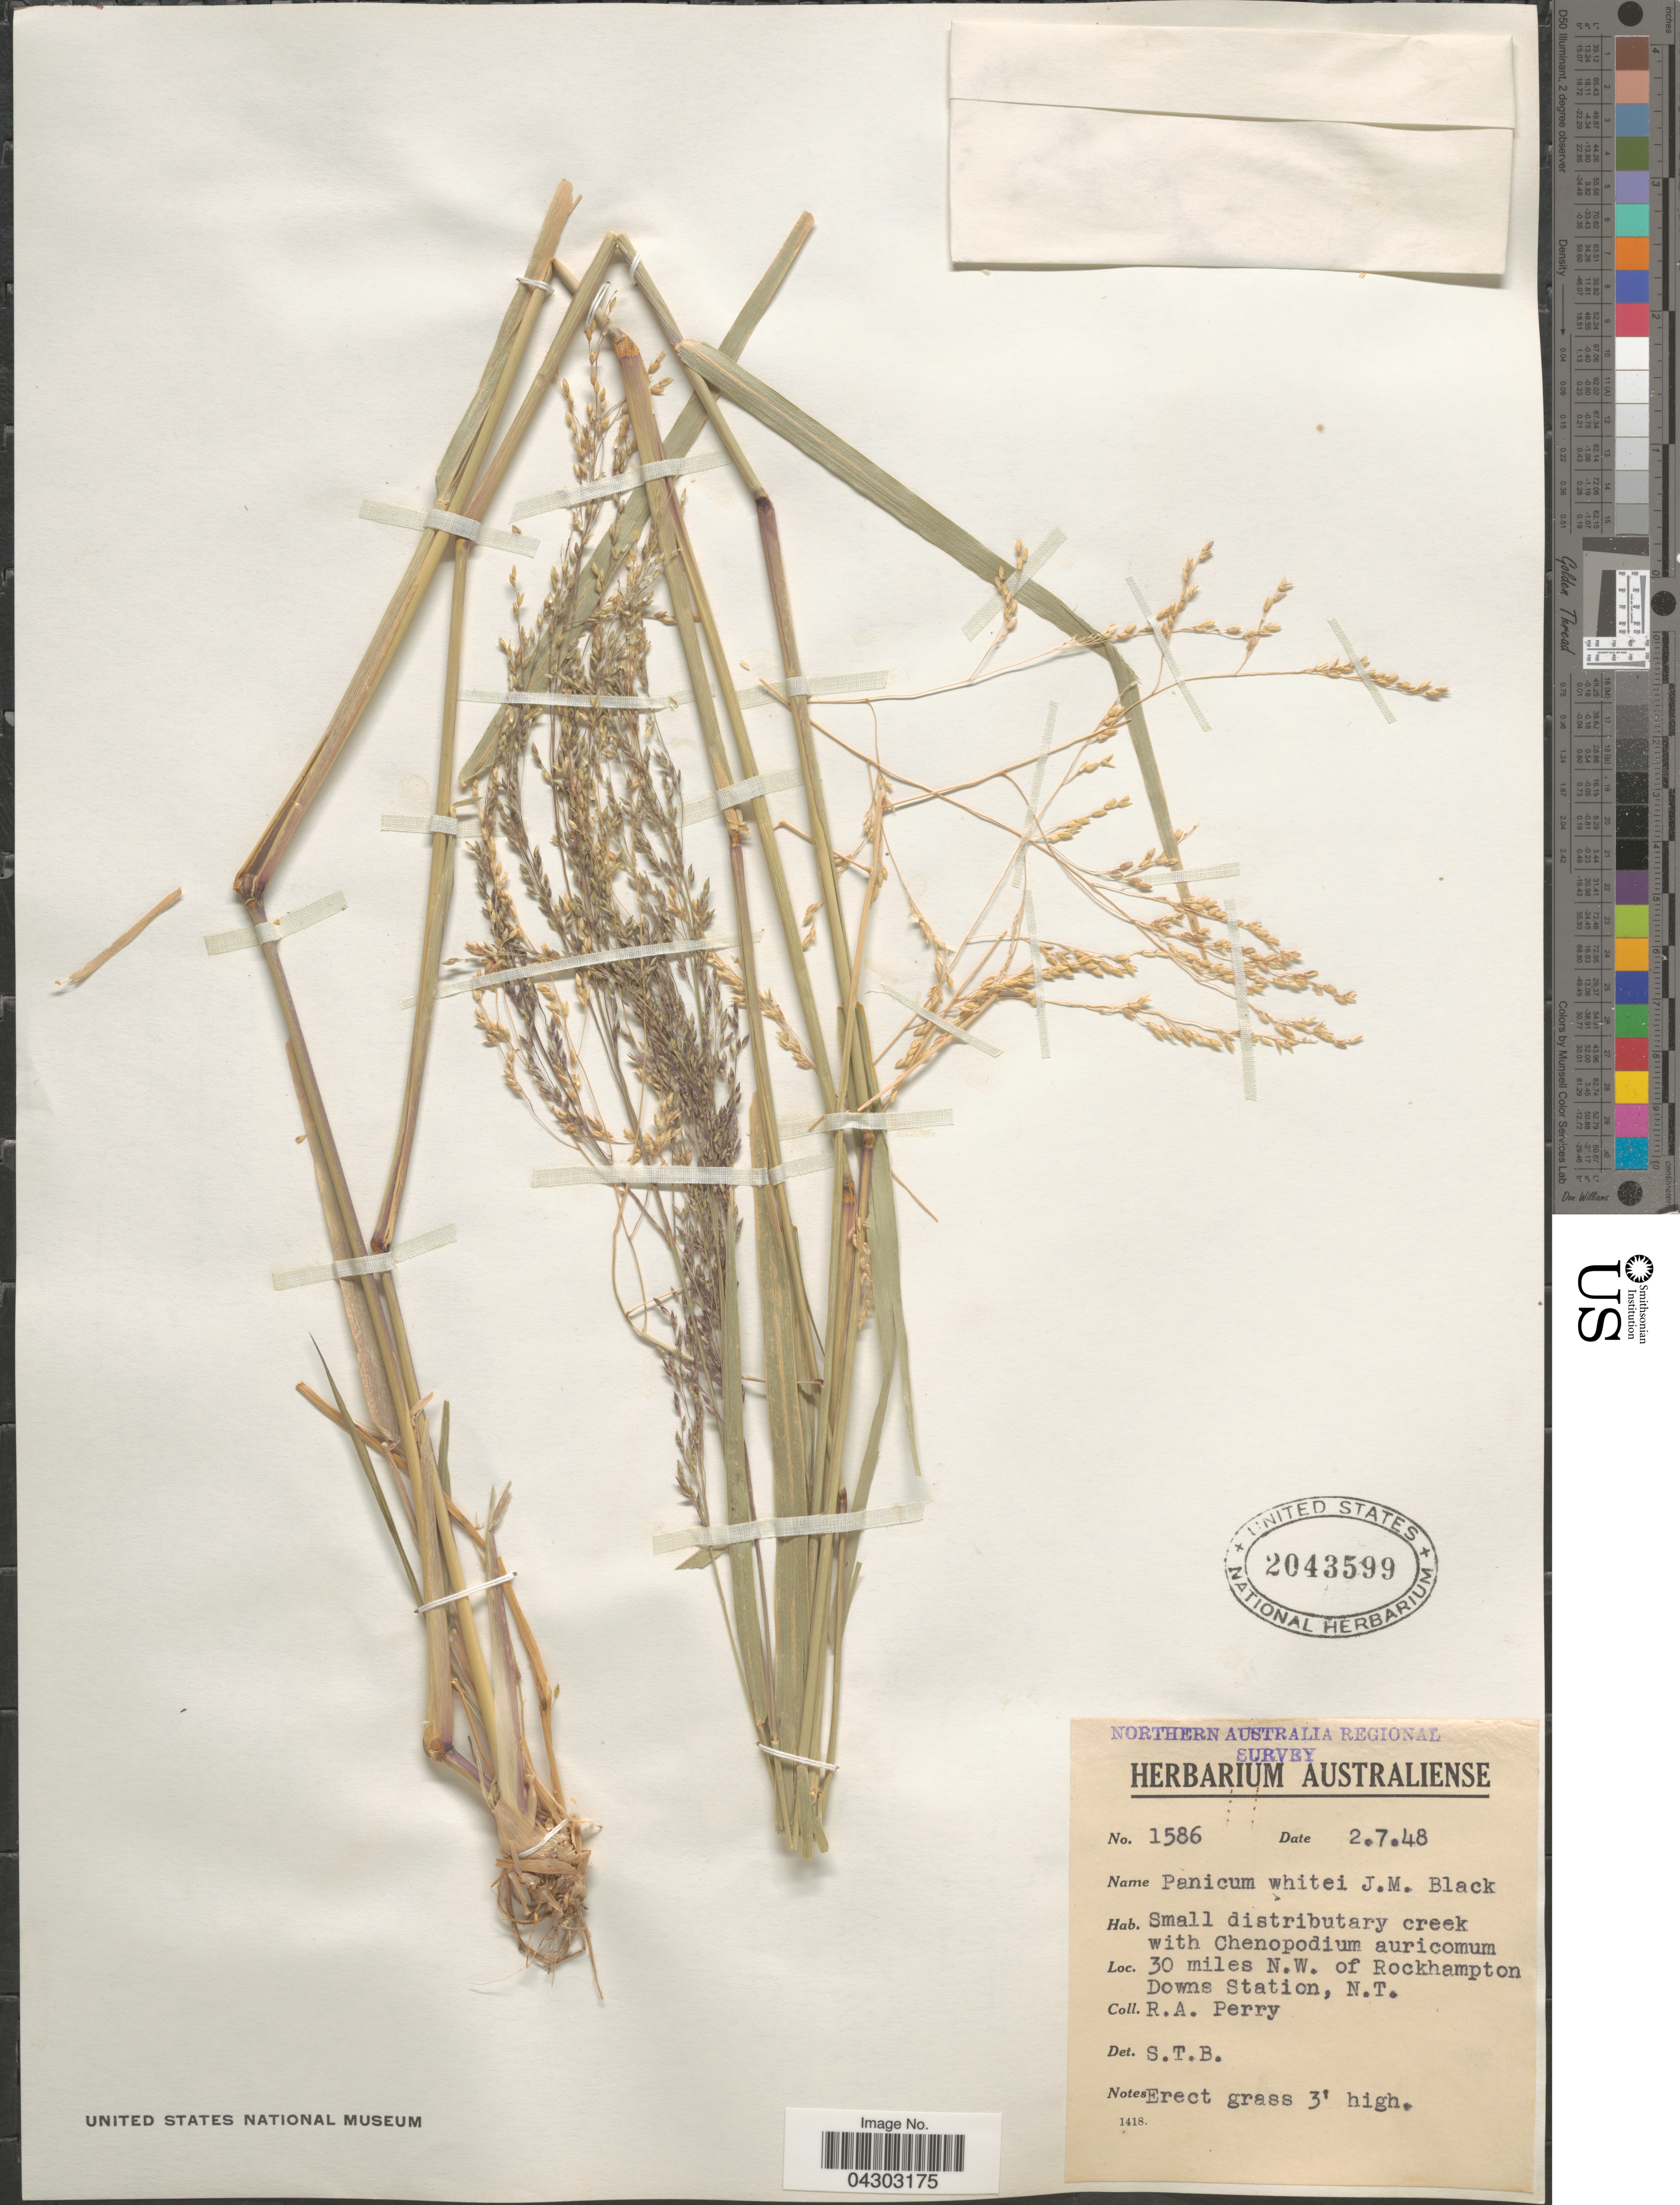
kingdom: Plantae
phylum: Tracheophyta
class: Liliopsida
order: Poales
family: Poaceae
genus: Panicum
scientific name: Panicum laevinode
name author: Lindl.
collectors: Perry, R. A.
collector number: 1586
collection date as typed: Transcribed d/m/y: 2/7/48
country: Australia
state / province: Northern Territory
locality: Northern Australia Regional Survey. 30 miles N.W. of Rockhampton Downs Station.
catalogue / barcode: US 2043599